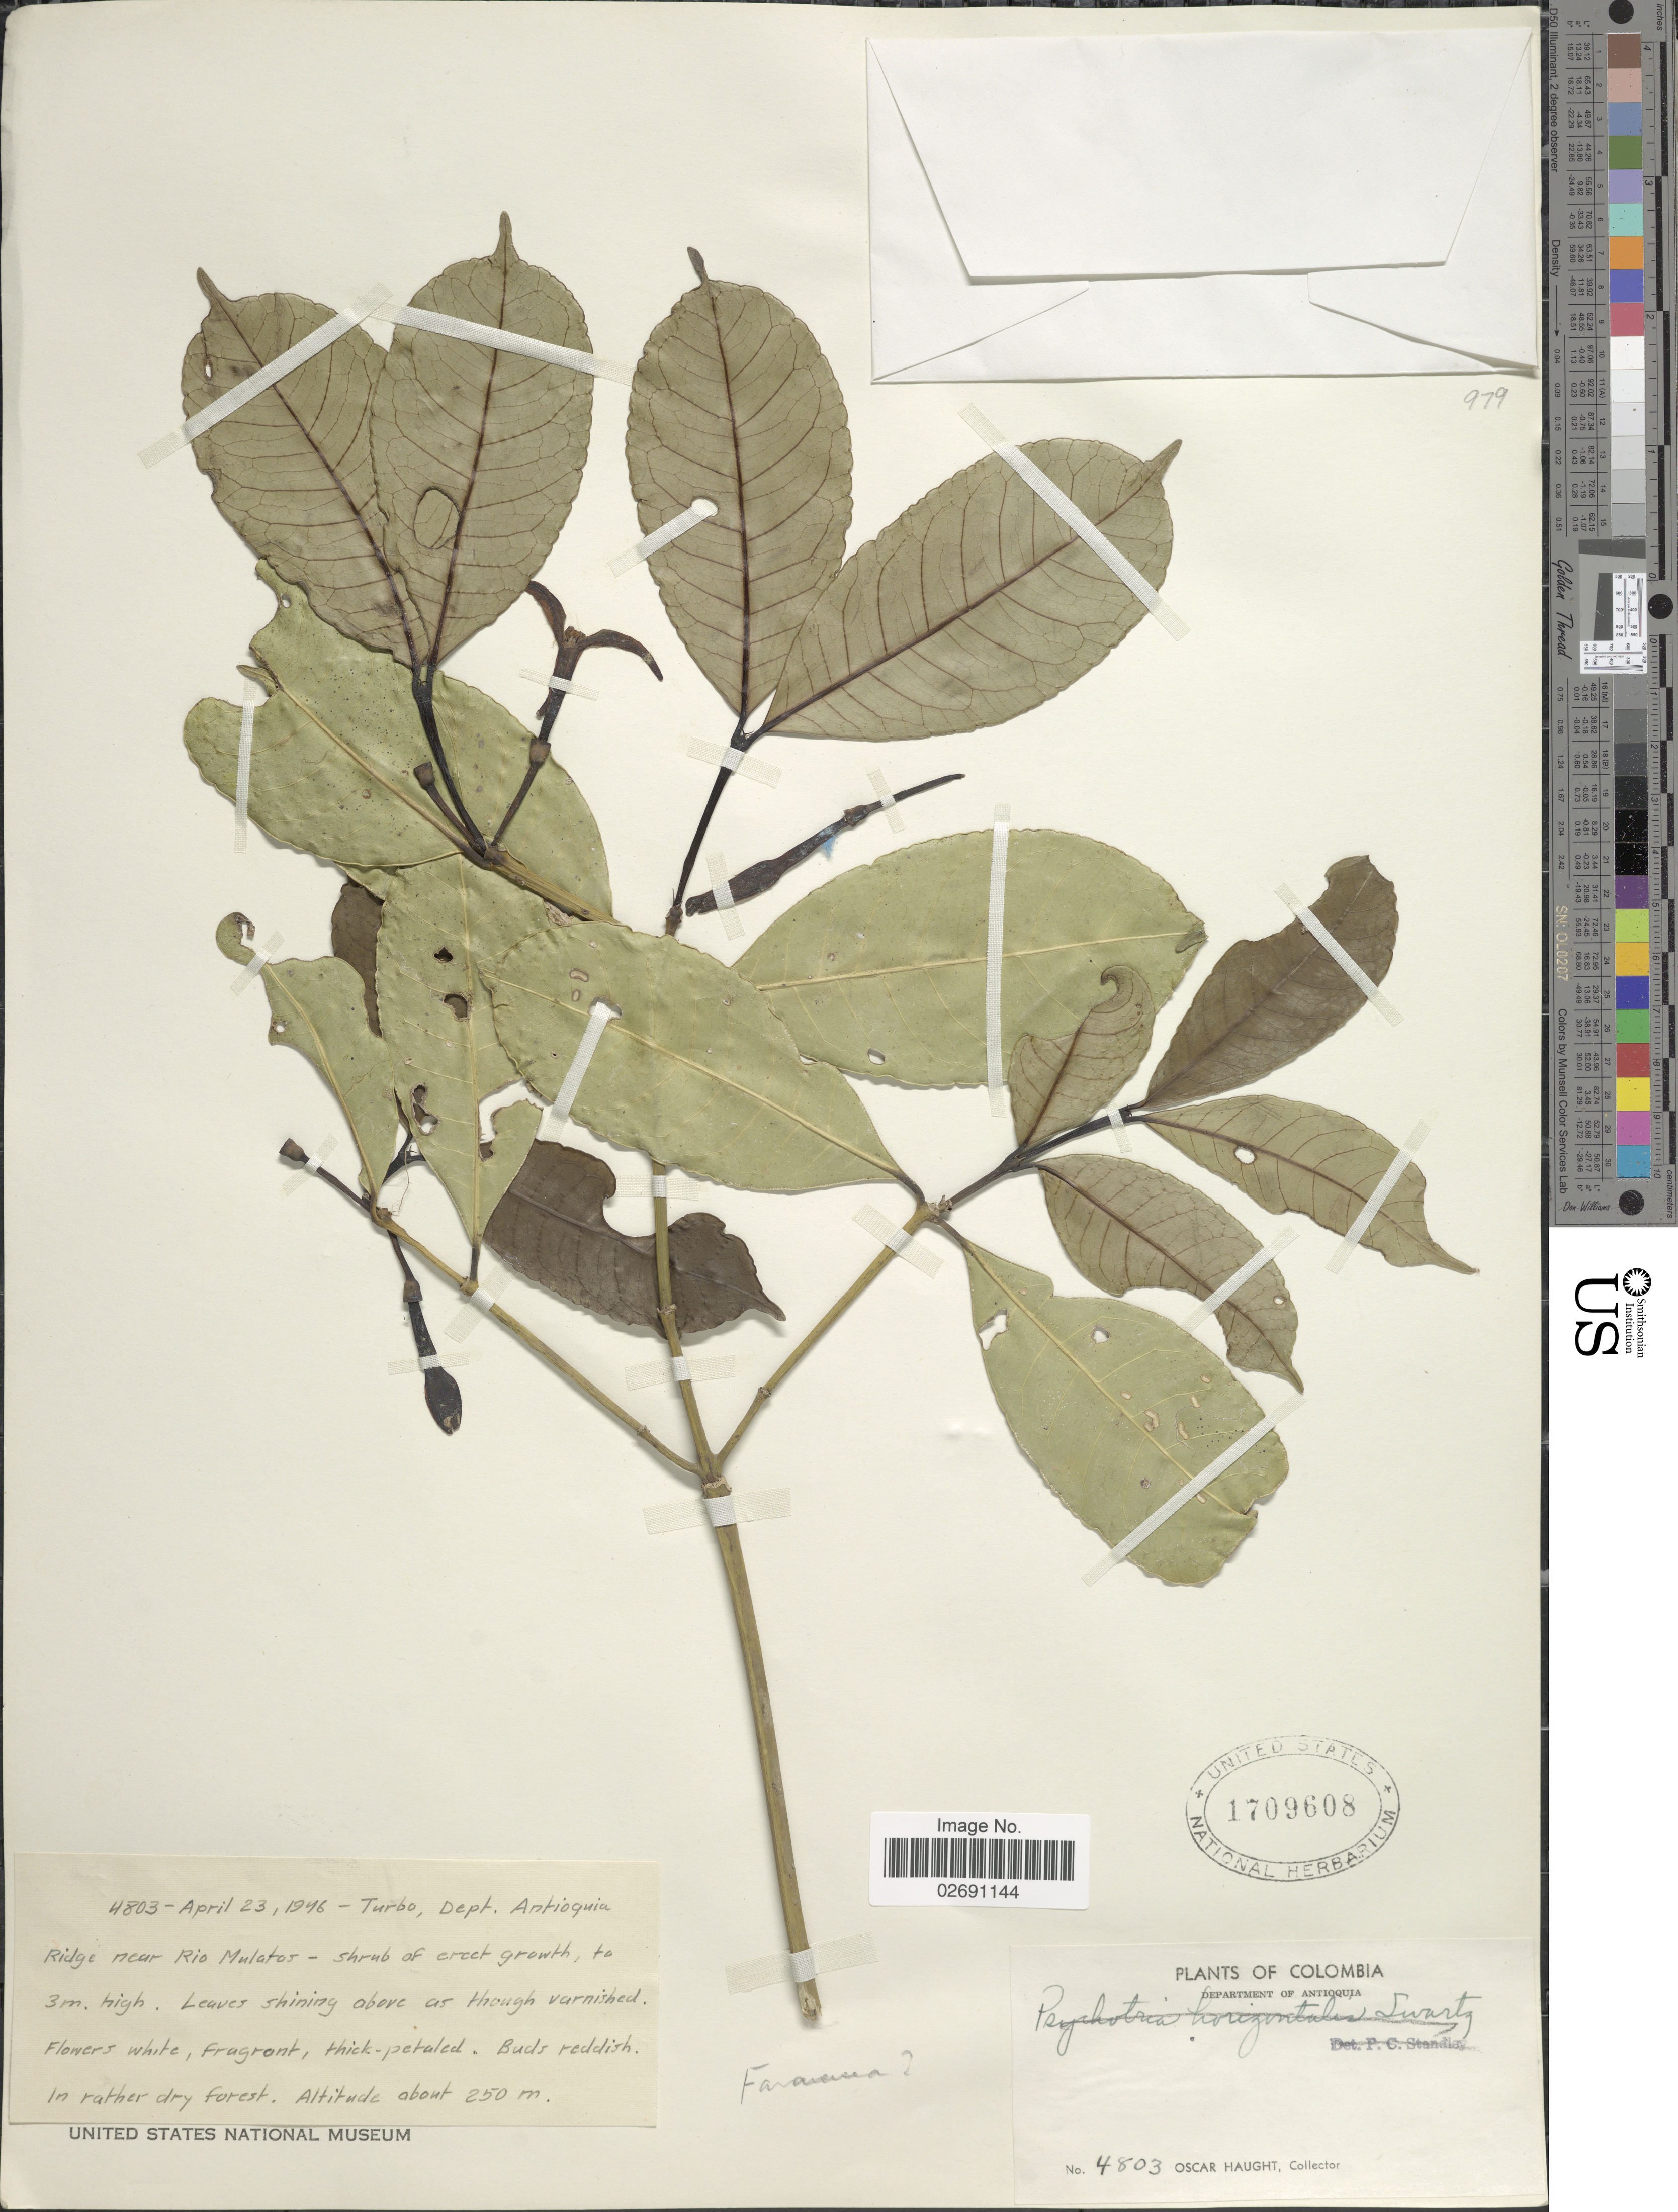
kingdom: Plantae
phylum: Tracheophyta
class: Magnoliopsida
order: Gentianales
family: Rubiaceae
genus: Faramea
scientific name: Faramea sp.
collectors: O. Haught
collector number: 4803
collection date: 1946-04-23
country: Colombia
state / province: Antioquia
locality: Turbo, Ridge near Rio Mulatos, in rahter dry forest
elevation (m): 250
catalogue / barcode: US 1709608